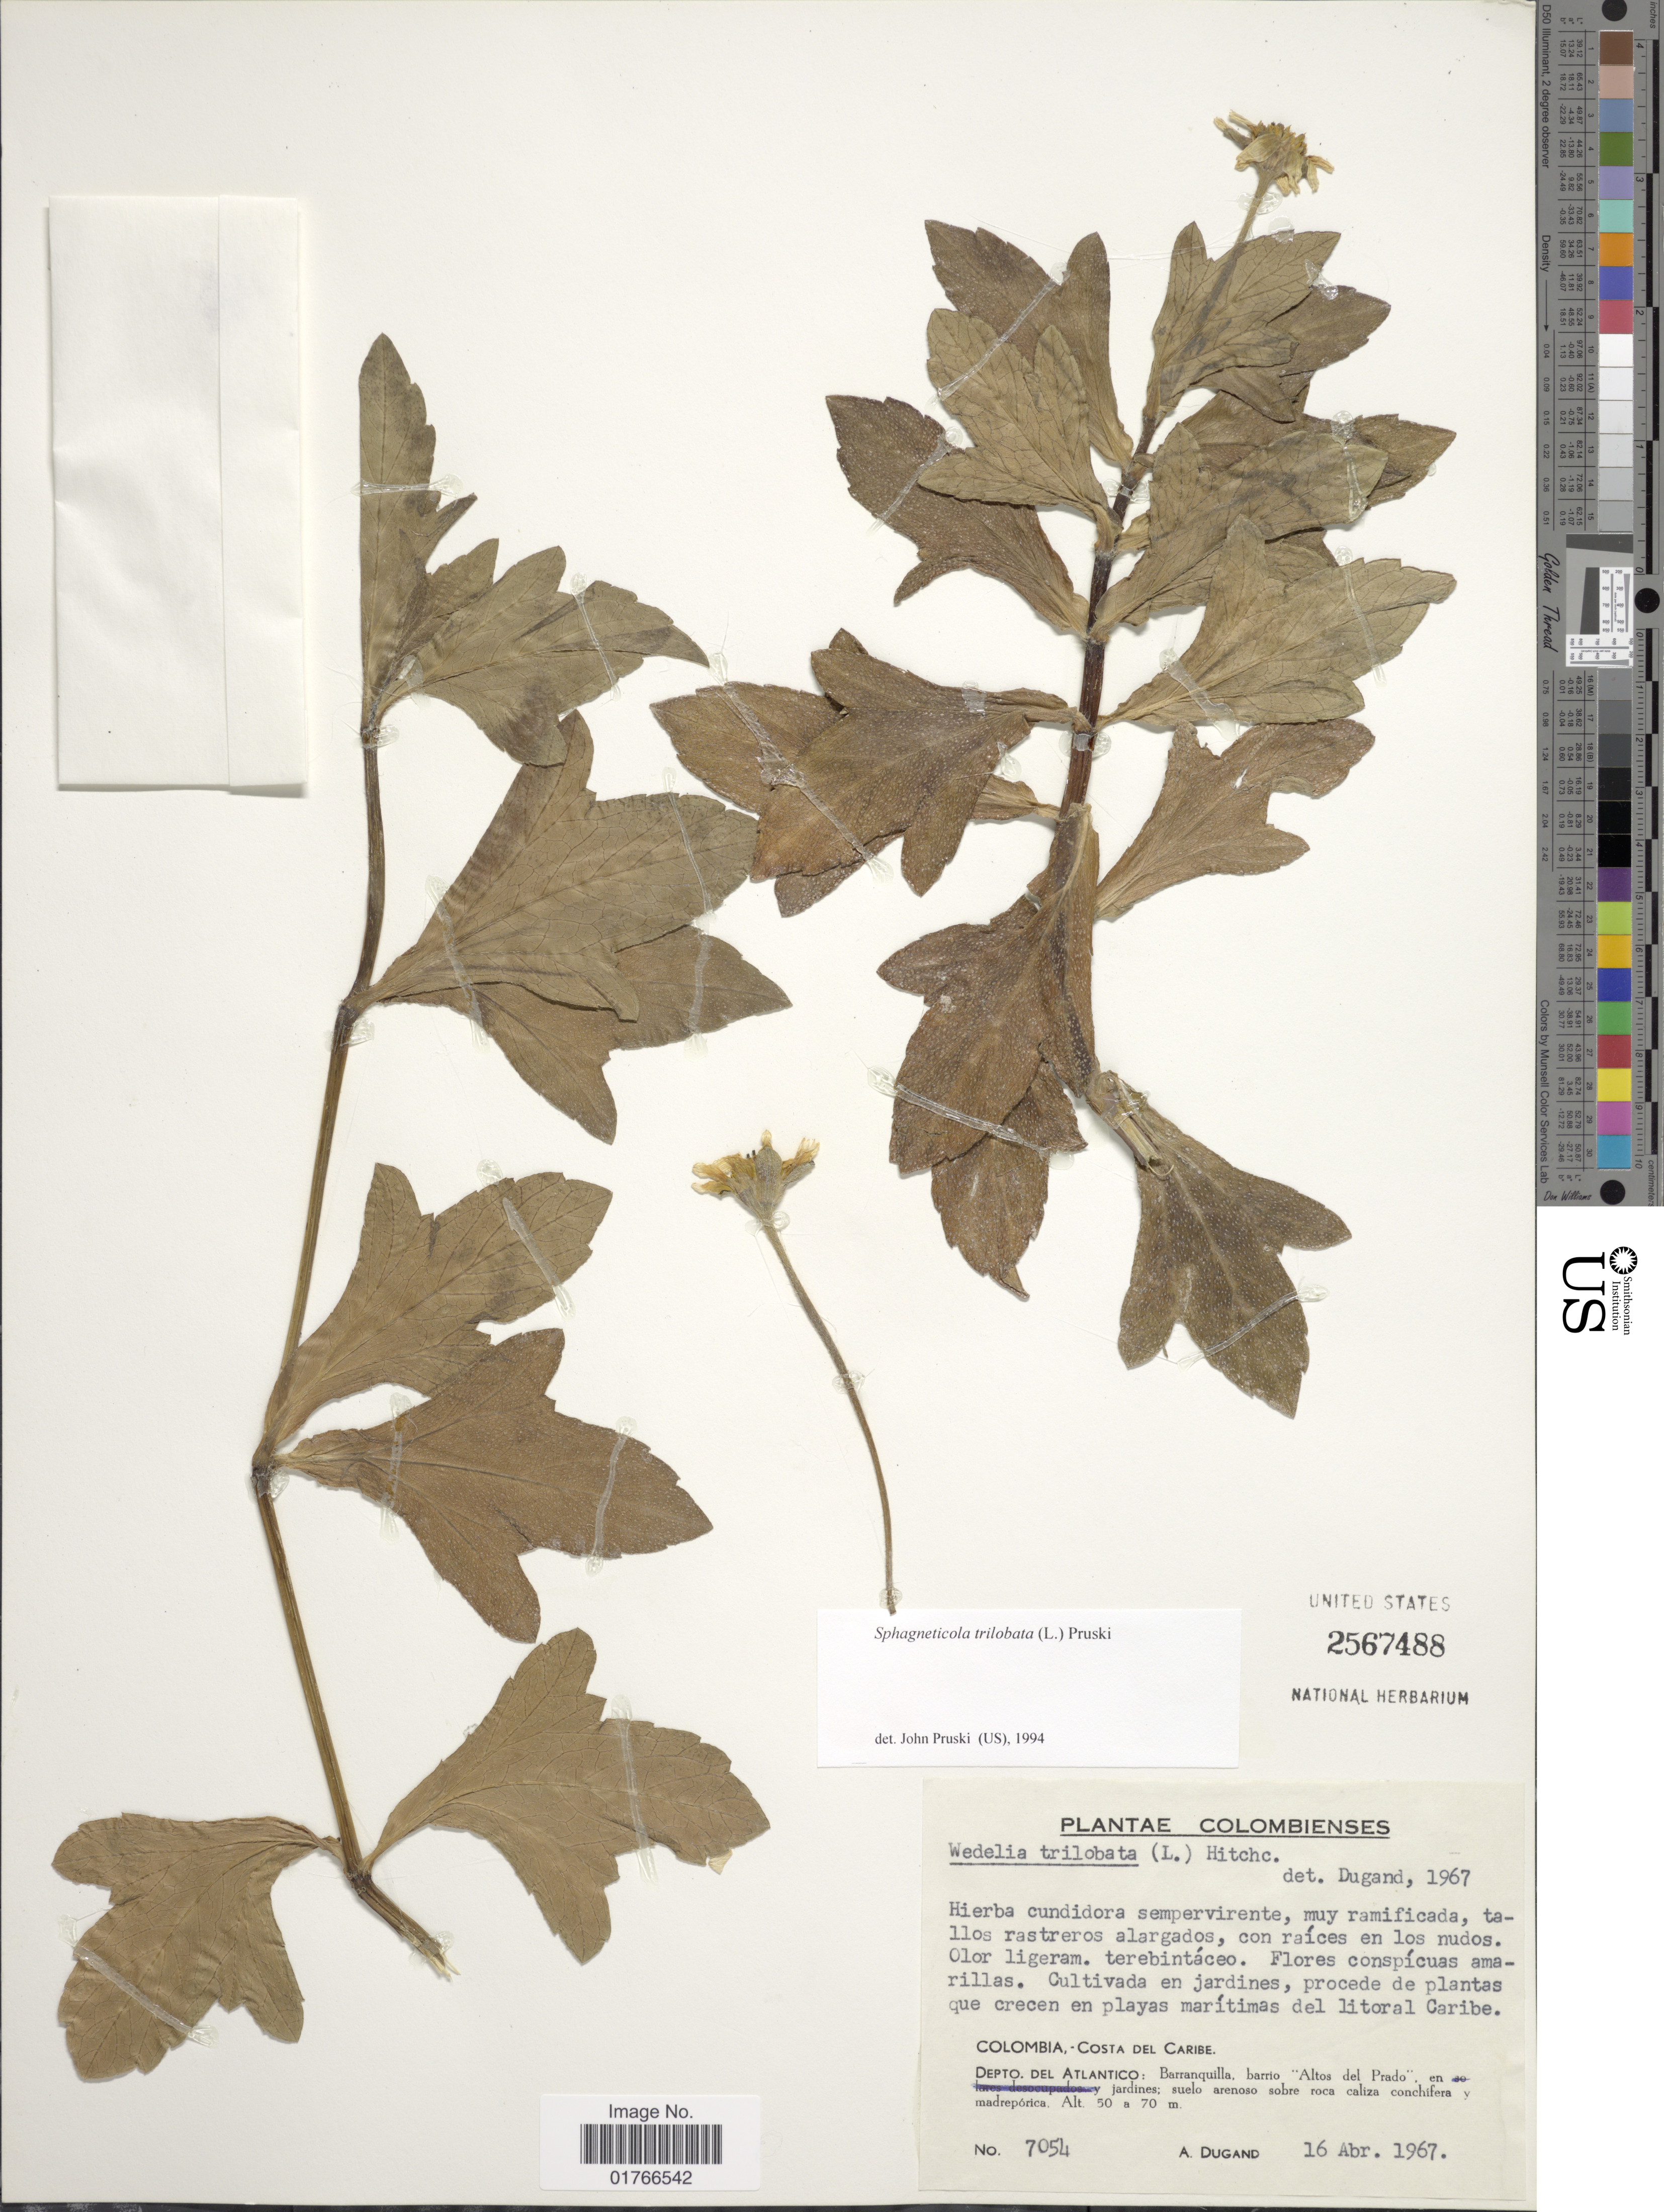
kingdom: Plantae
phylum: Tracheophyta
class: Magnoliopsida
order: Asterales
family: Asteraceae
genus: Sphagneticola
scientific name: Sphagneticola trilobata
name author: (L.) Pruski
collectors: A. Dugand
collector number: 7054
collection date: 1967-04-16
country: Colombia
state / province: Atlántico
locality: Costa del Caribe, Barranquilla barrio Altos del Prado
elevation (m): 50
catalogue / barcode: US 2567488